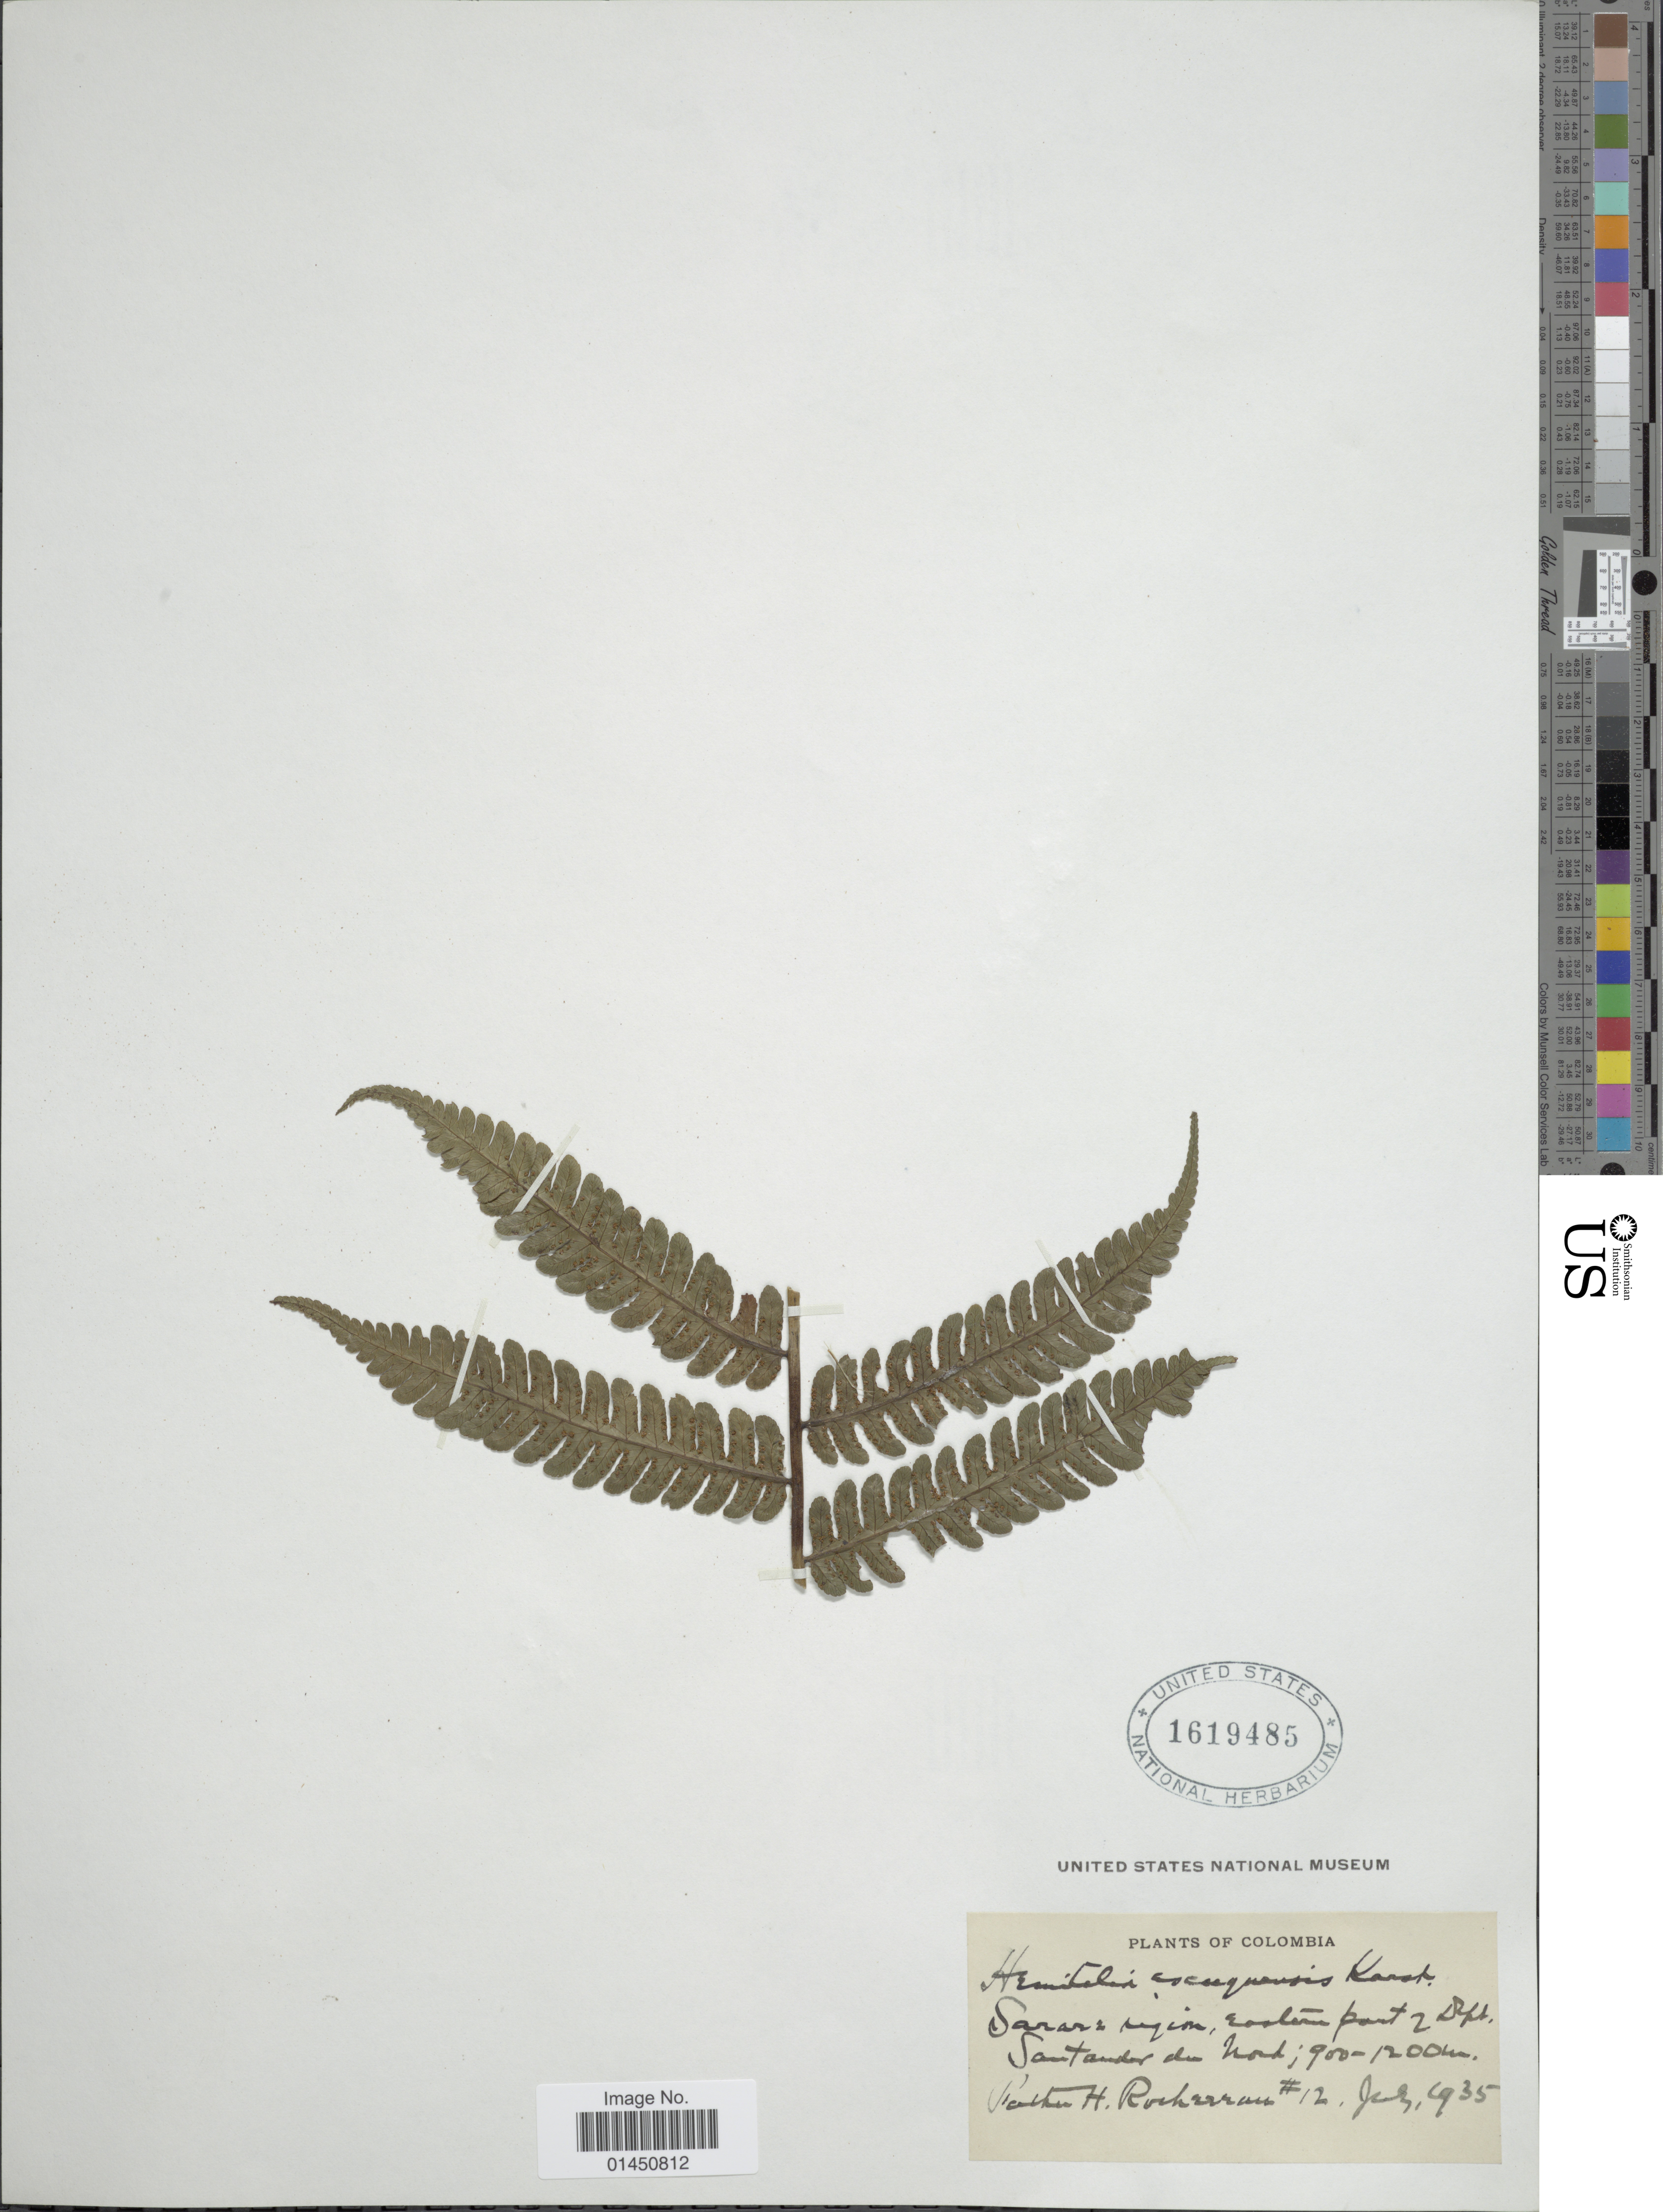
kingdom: Plantae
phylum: Tracheophyta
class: Polypodiopsida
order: Cyatheales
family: Cyatheaceae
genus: Cyathea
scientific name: Cyathea andina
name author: Domin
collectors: F. Rochereau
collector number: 12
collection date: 1935-07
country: Colombia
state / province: Norte de Santander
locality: Sarar region, Eastern part of Dpto.santander du nort.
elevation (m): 900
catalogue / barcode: US 1619485